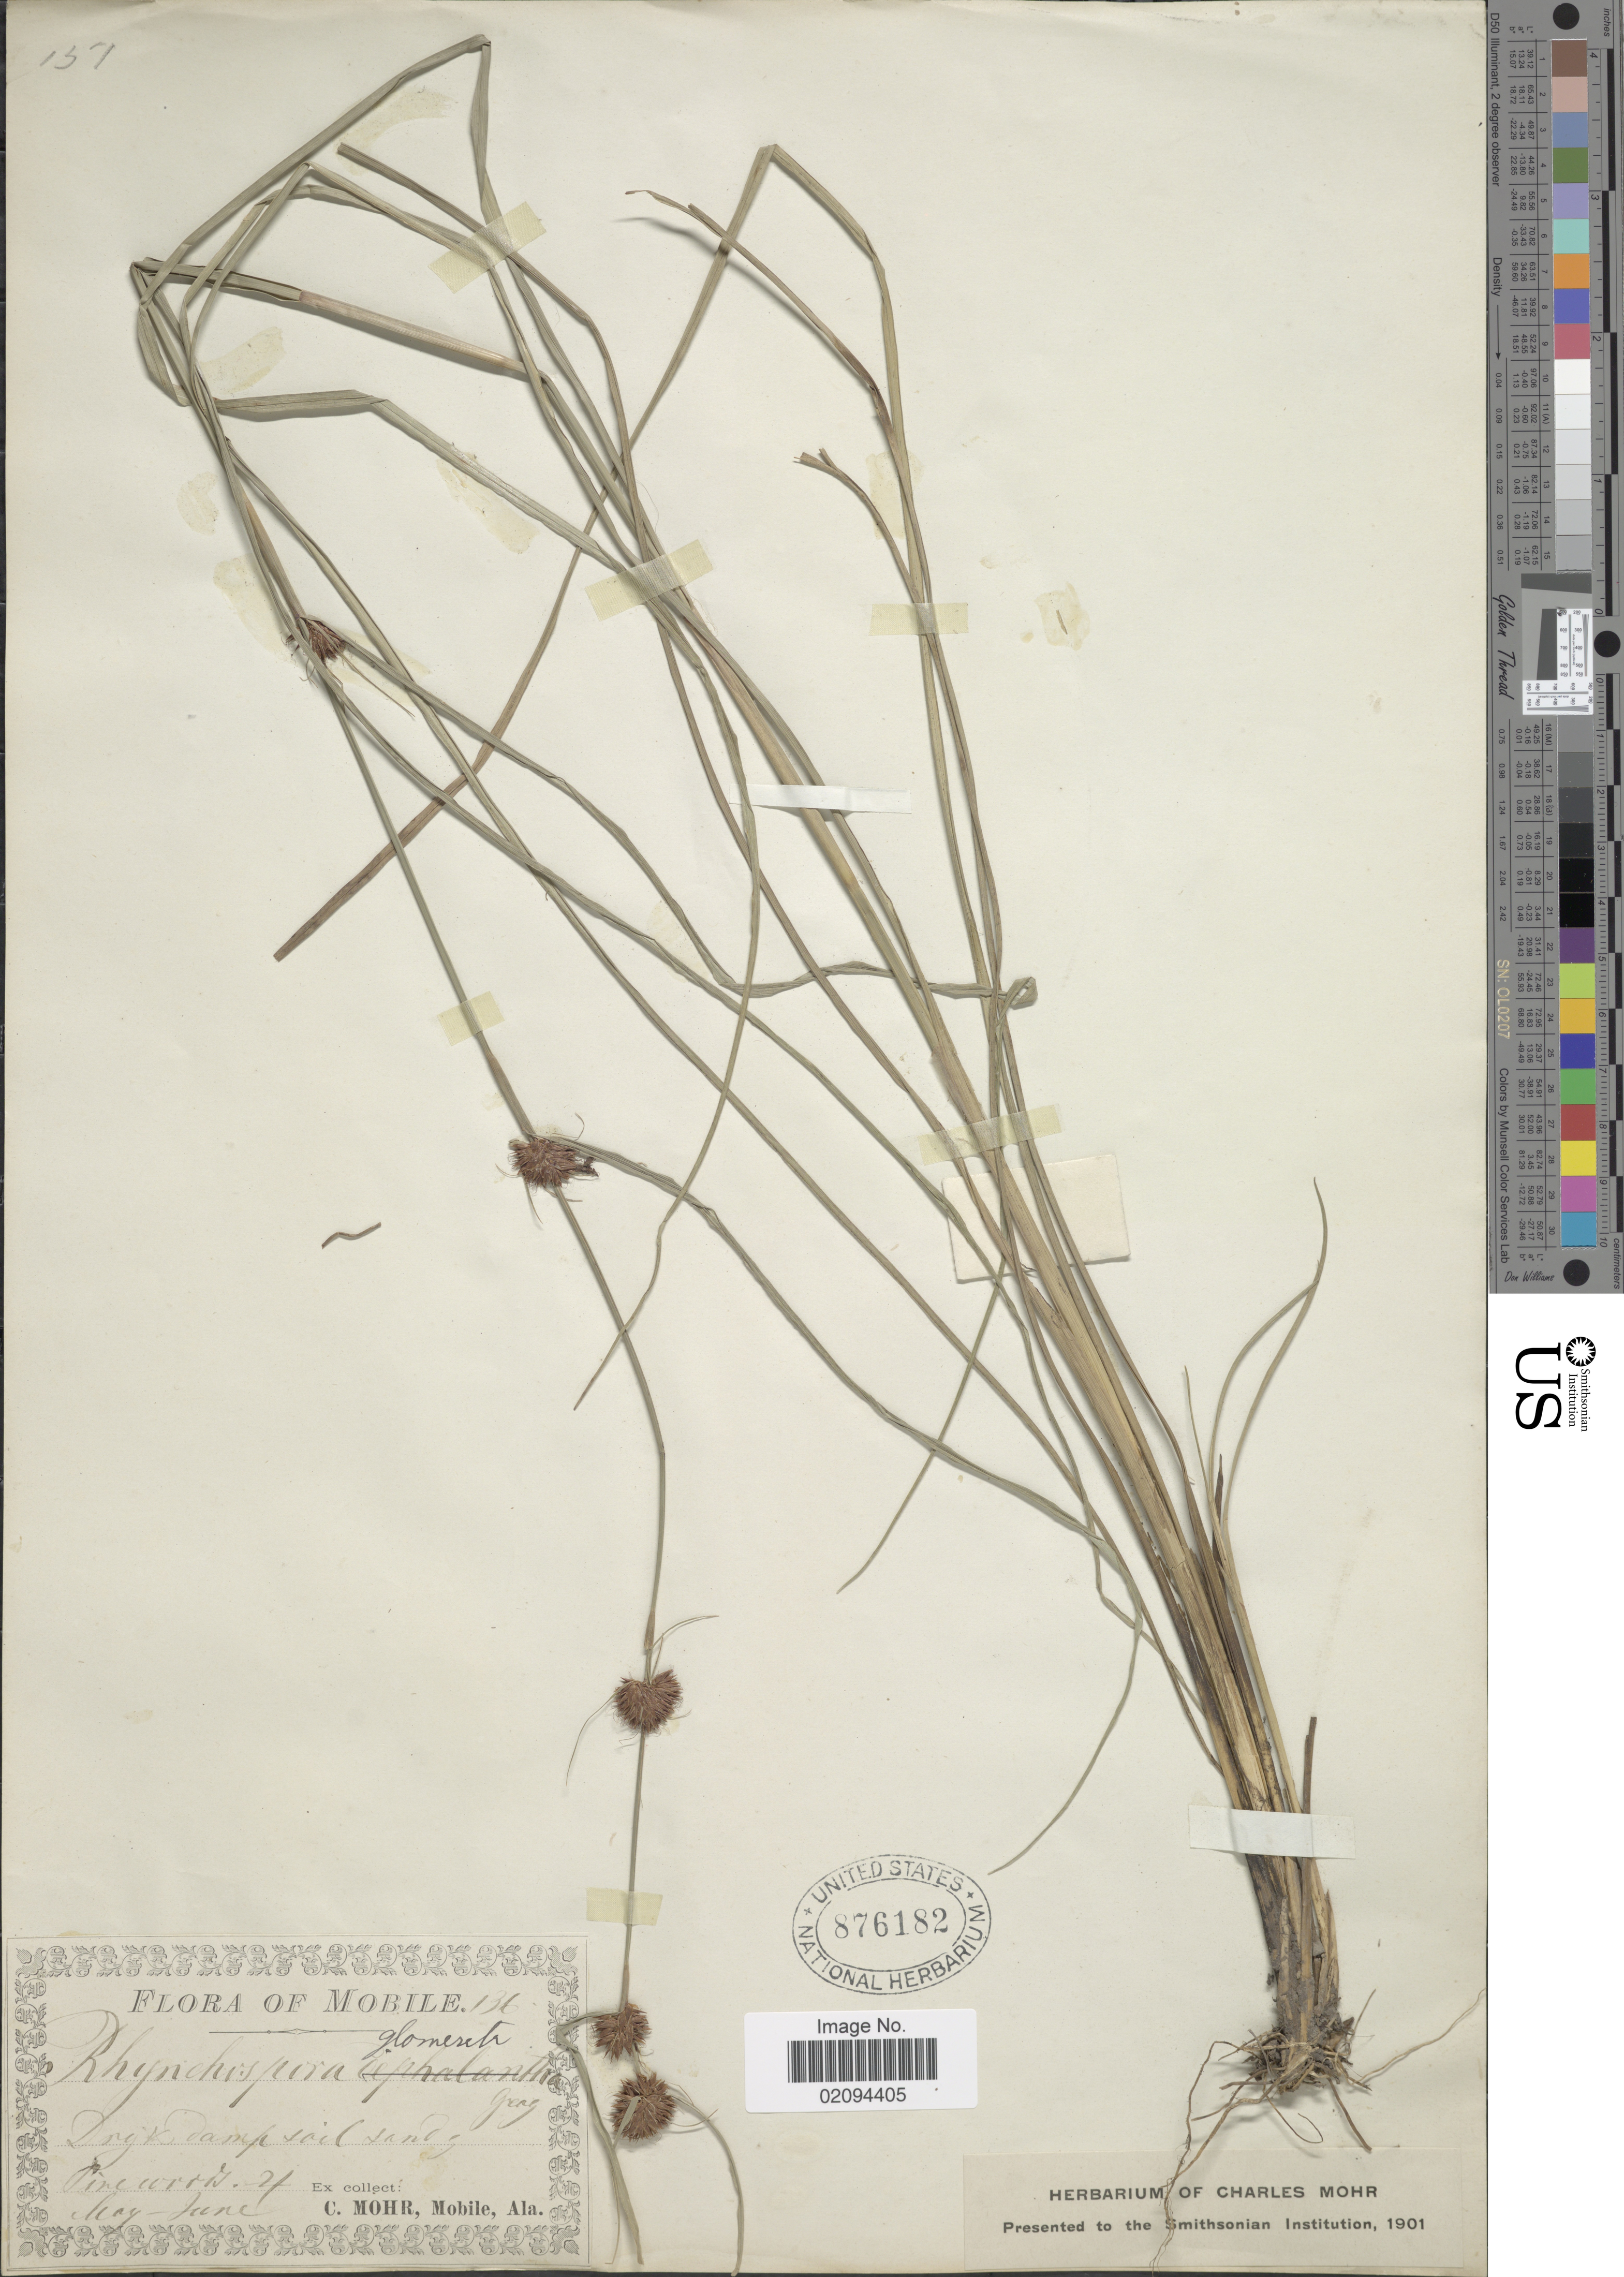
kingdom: Plantae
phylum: Tracheophyta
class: Liliopsida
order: Poales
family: Cyperaceae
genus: Rhynchospora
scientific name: Rhynchospora microcephala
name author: (Britton) Britton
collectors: C. T. Mohr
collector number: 136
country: United States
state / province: Alabama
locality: Mobile.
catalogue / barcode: US 876182